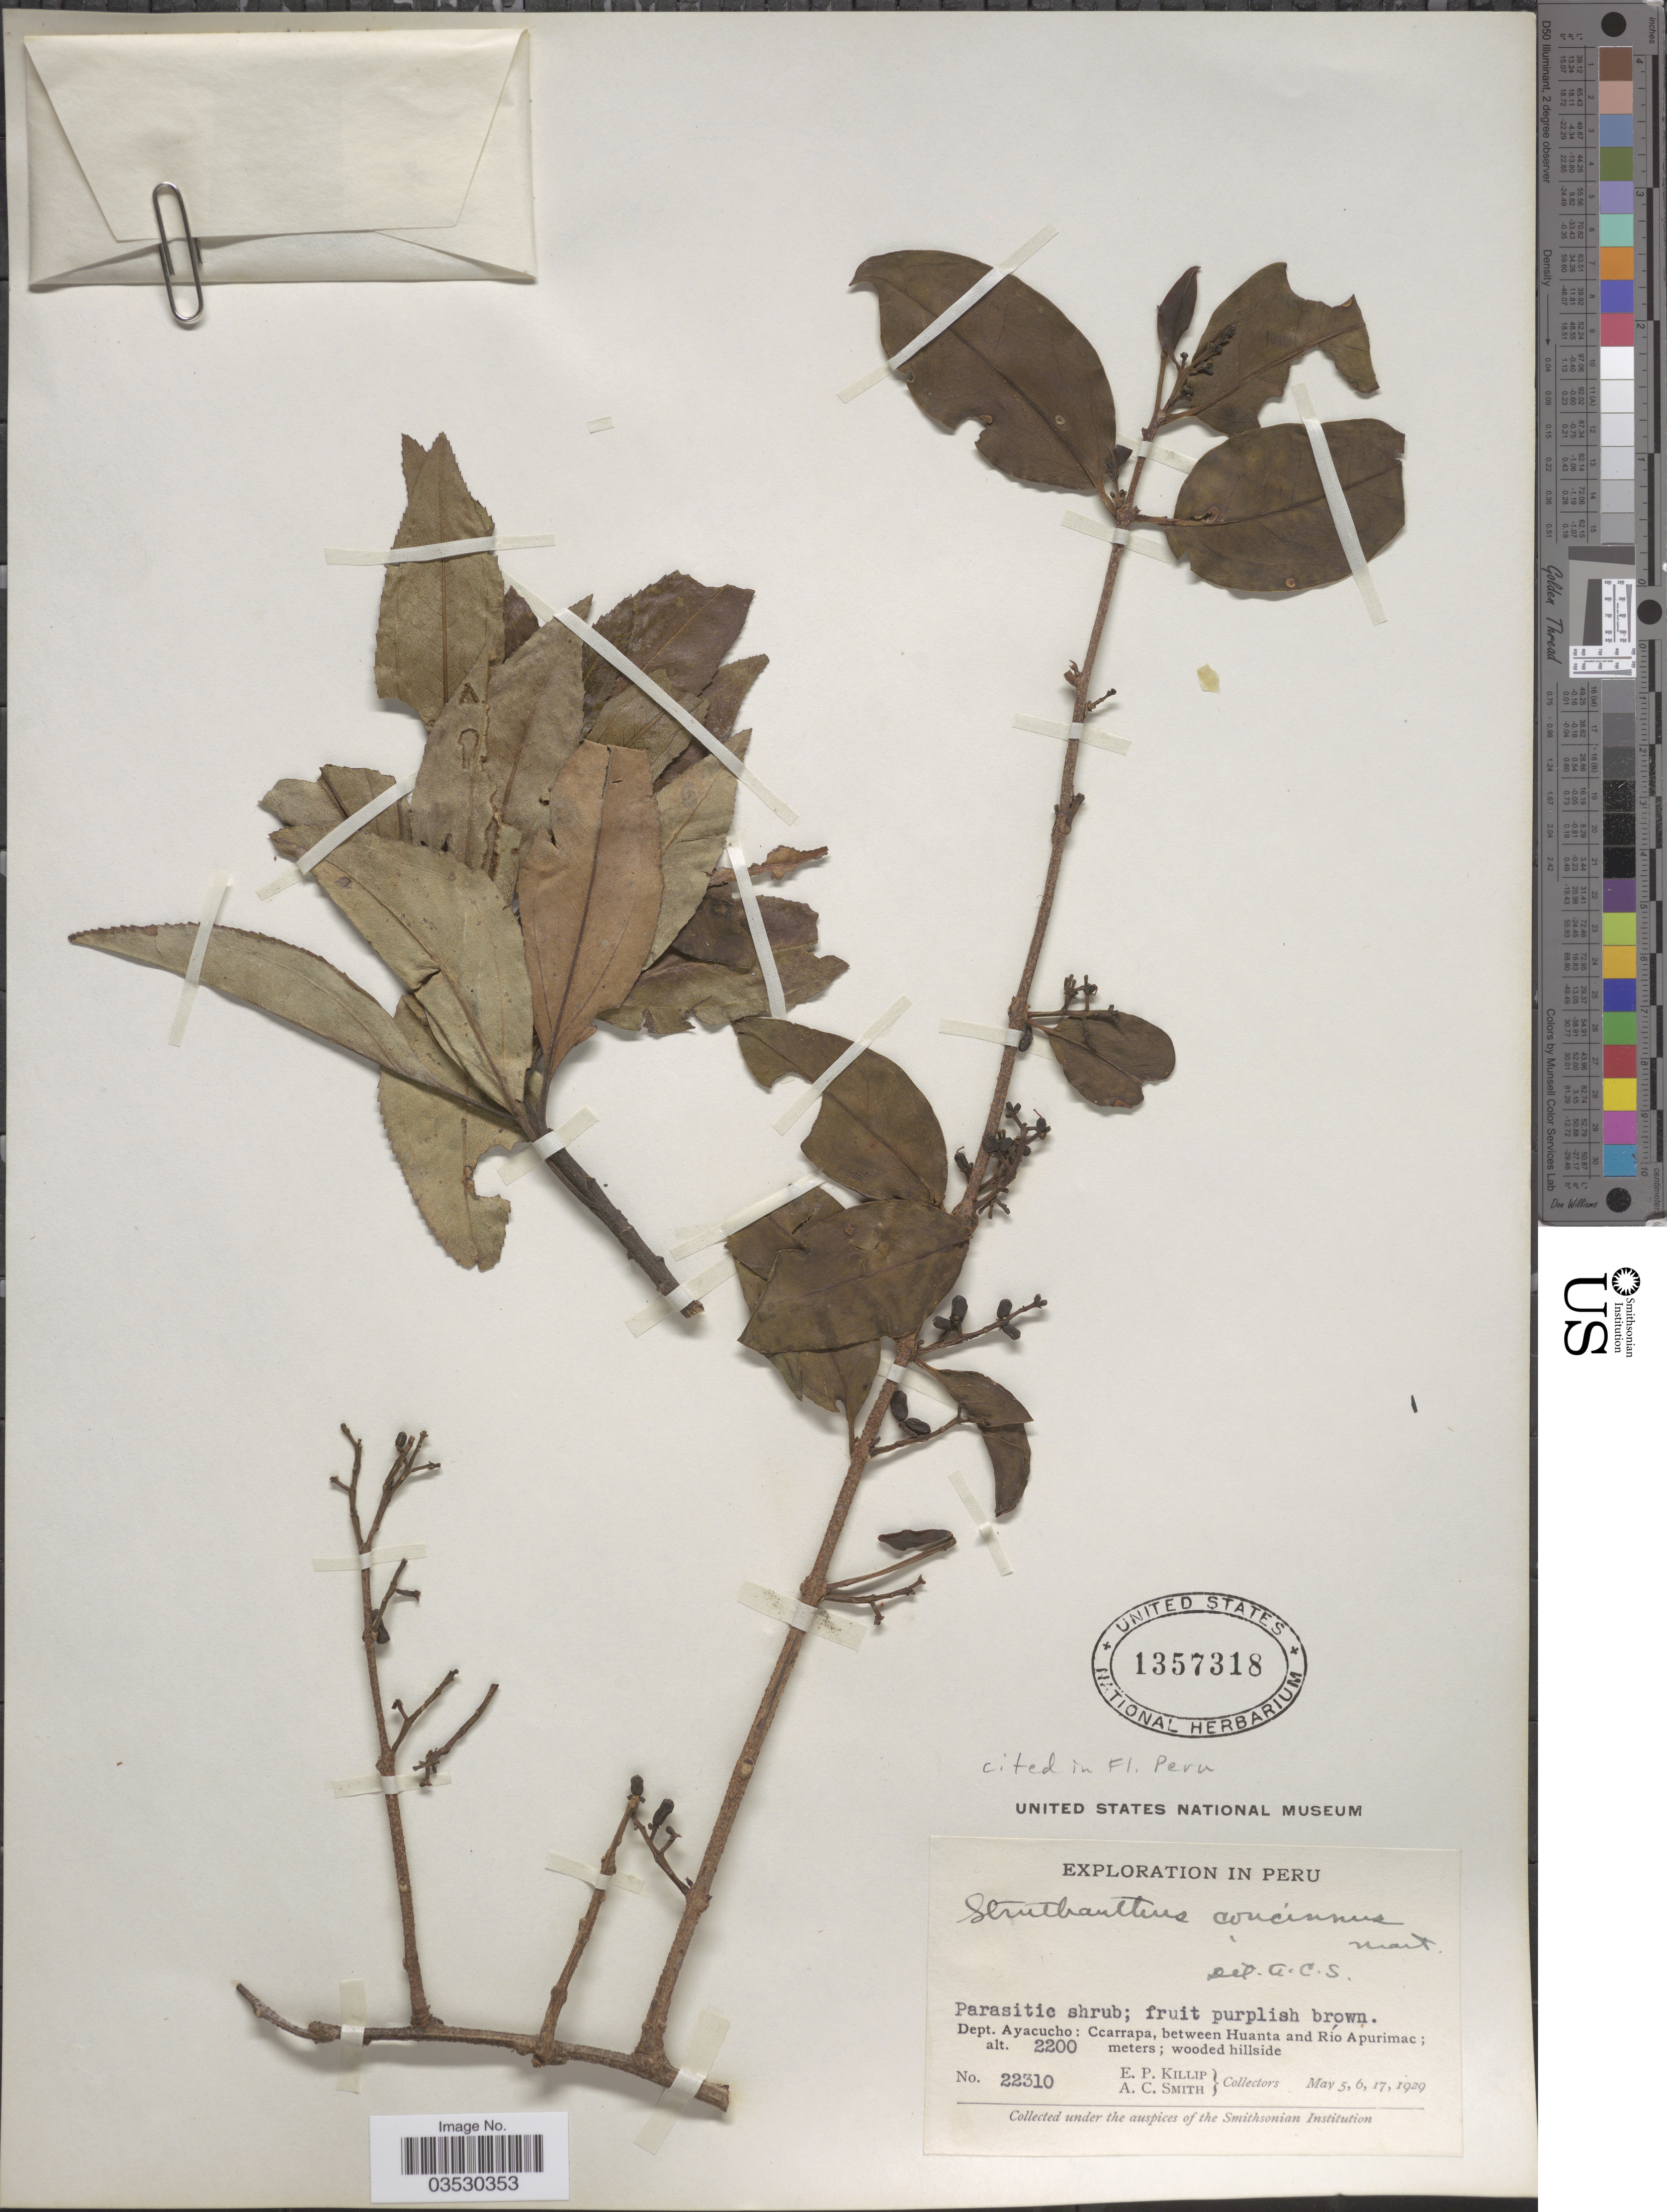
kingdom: Plantae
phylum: Tracheophyta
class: Magnoliopsida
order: Santalales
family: Loranthaceae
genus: Struthanthus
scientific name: Struthanthus concinnus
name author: Mart.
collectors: E. P. Killip & A. C. Smith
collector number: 22310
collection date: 1929-05-05/1929-05-17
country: Peru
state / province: Ayacucho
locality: Dept. Ayacucho: Ccarrapa, between Huanta and Río Apurimac.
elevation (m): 2200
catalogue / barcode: US 1357318